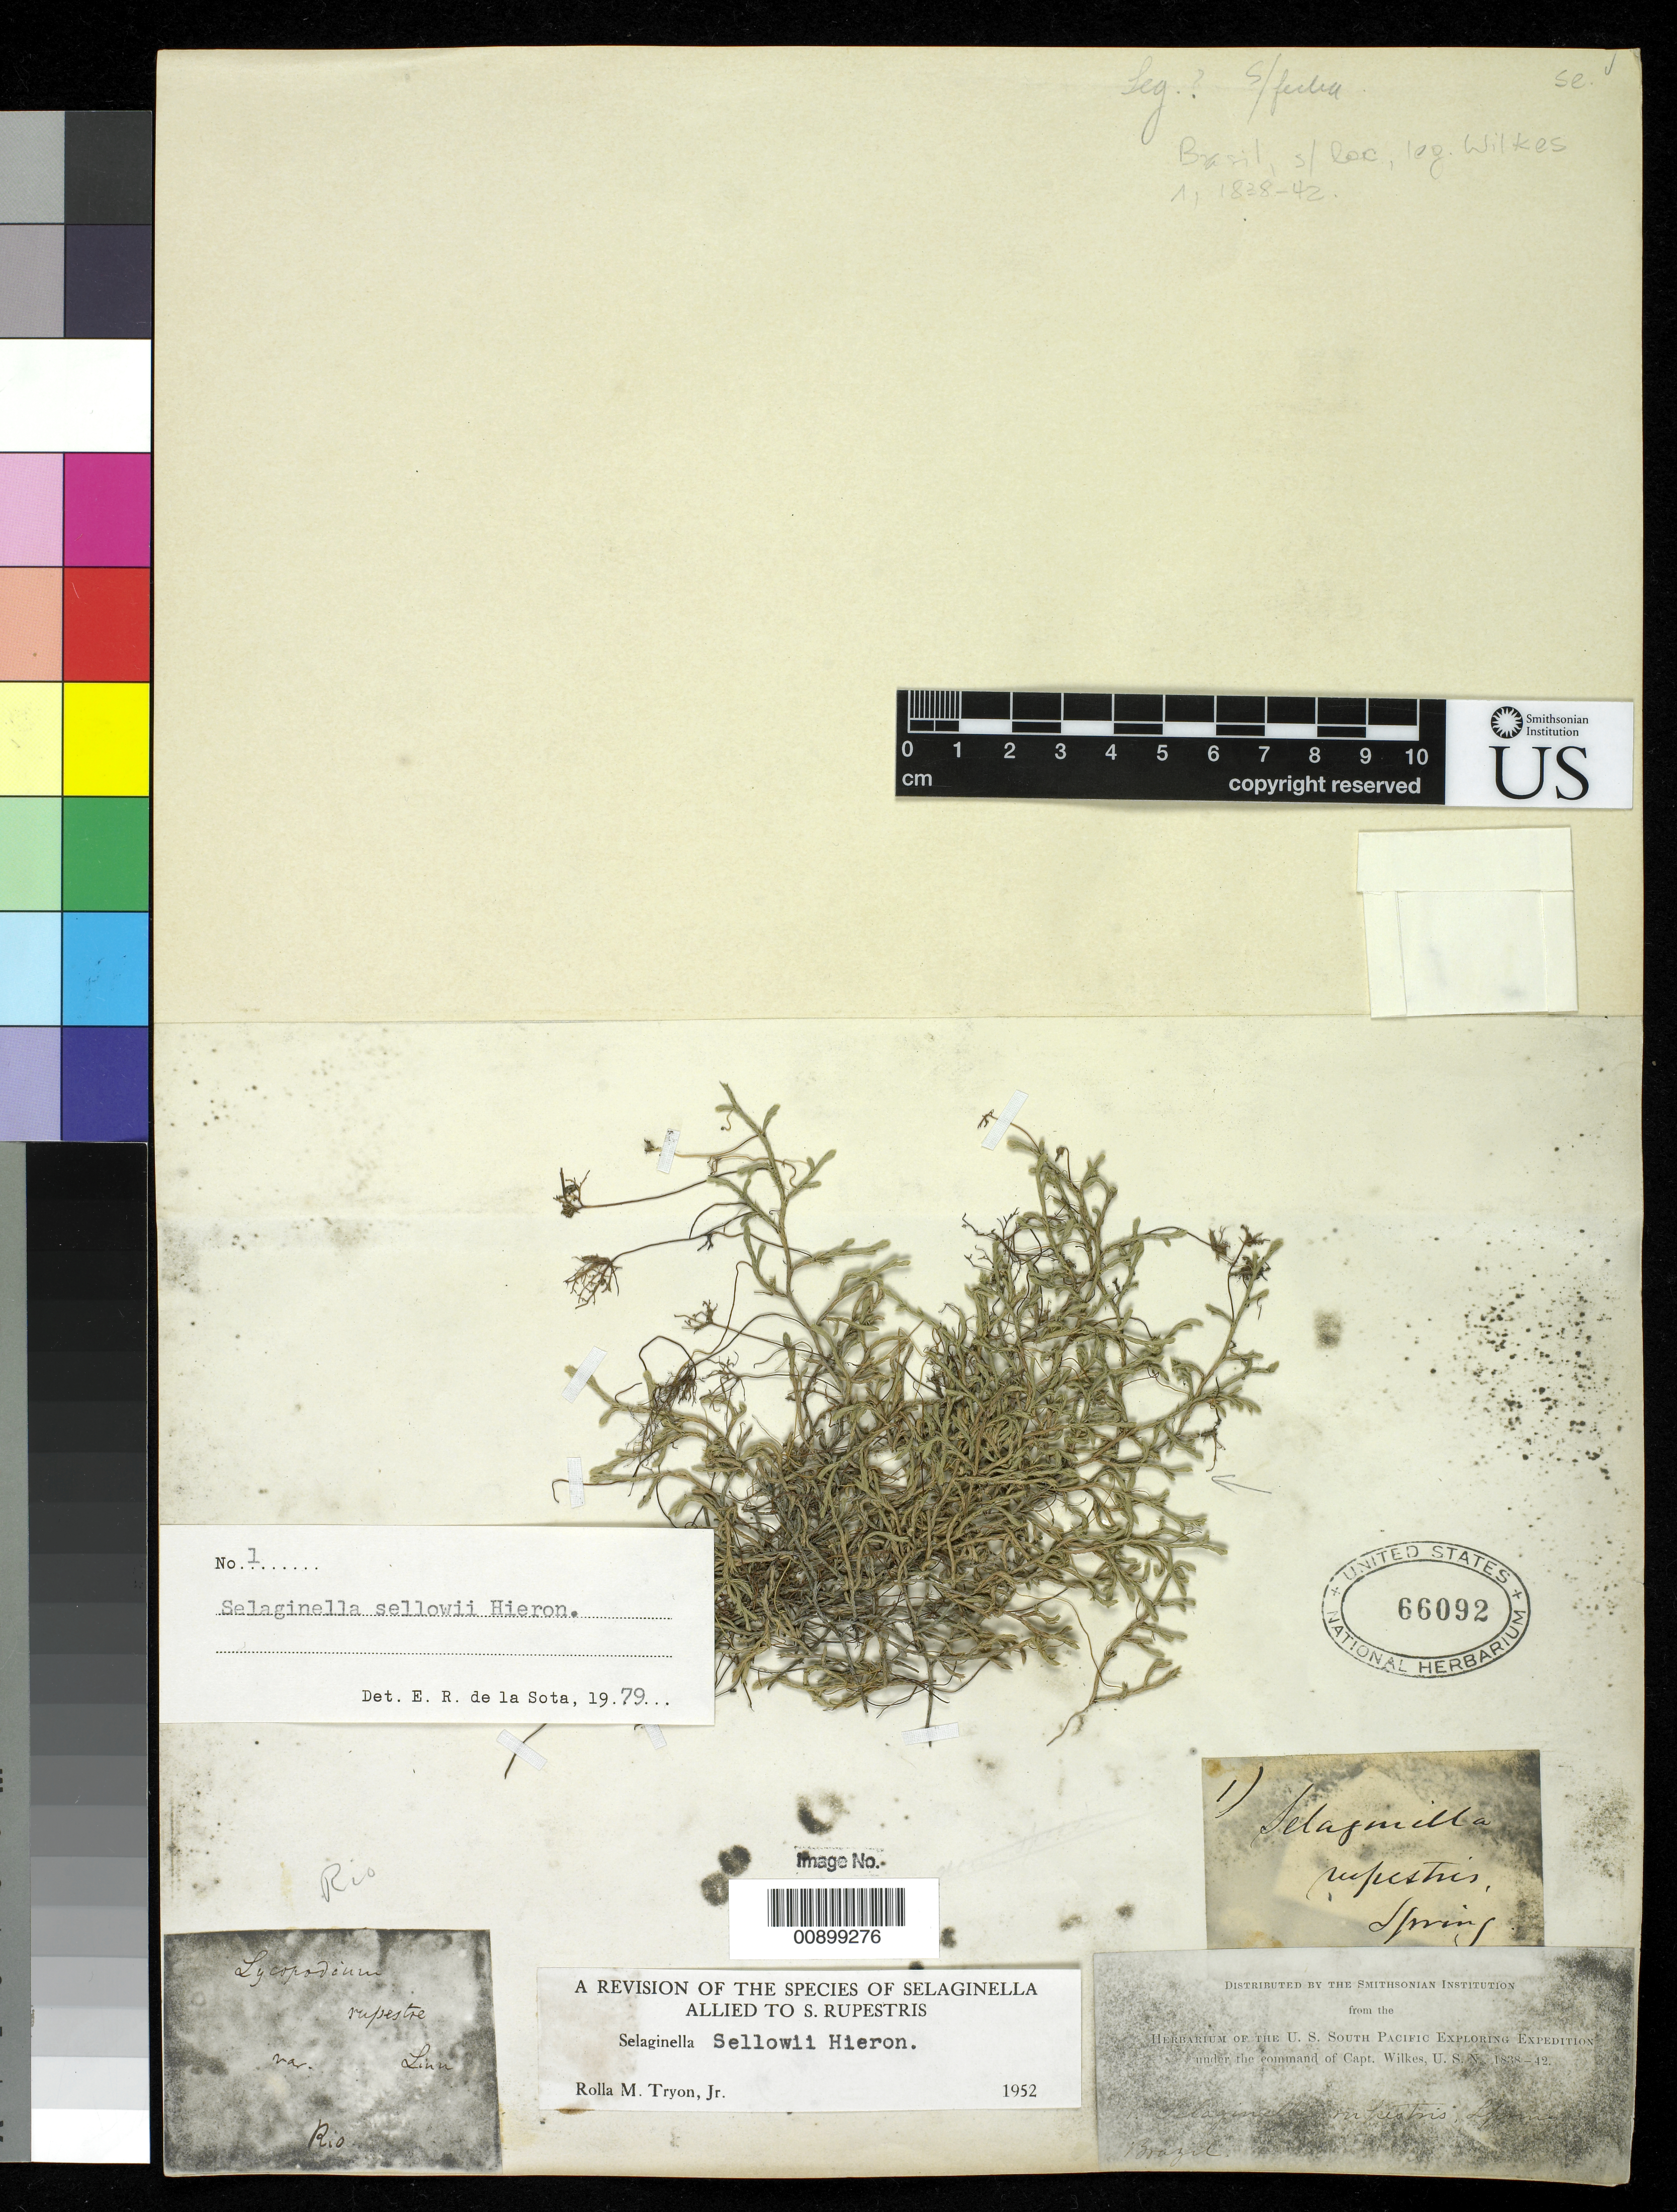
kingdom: Plantae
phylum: Tracheophyta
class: Lycopodiopsida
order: Selaginellales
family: Selaginellaceae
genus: Selaginella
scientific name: Selaginella sellowii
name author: Hieron.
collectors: Wilkes Explor. Exped.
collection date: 1838/1842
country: Brazil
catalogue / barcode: US 66092